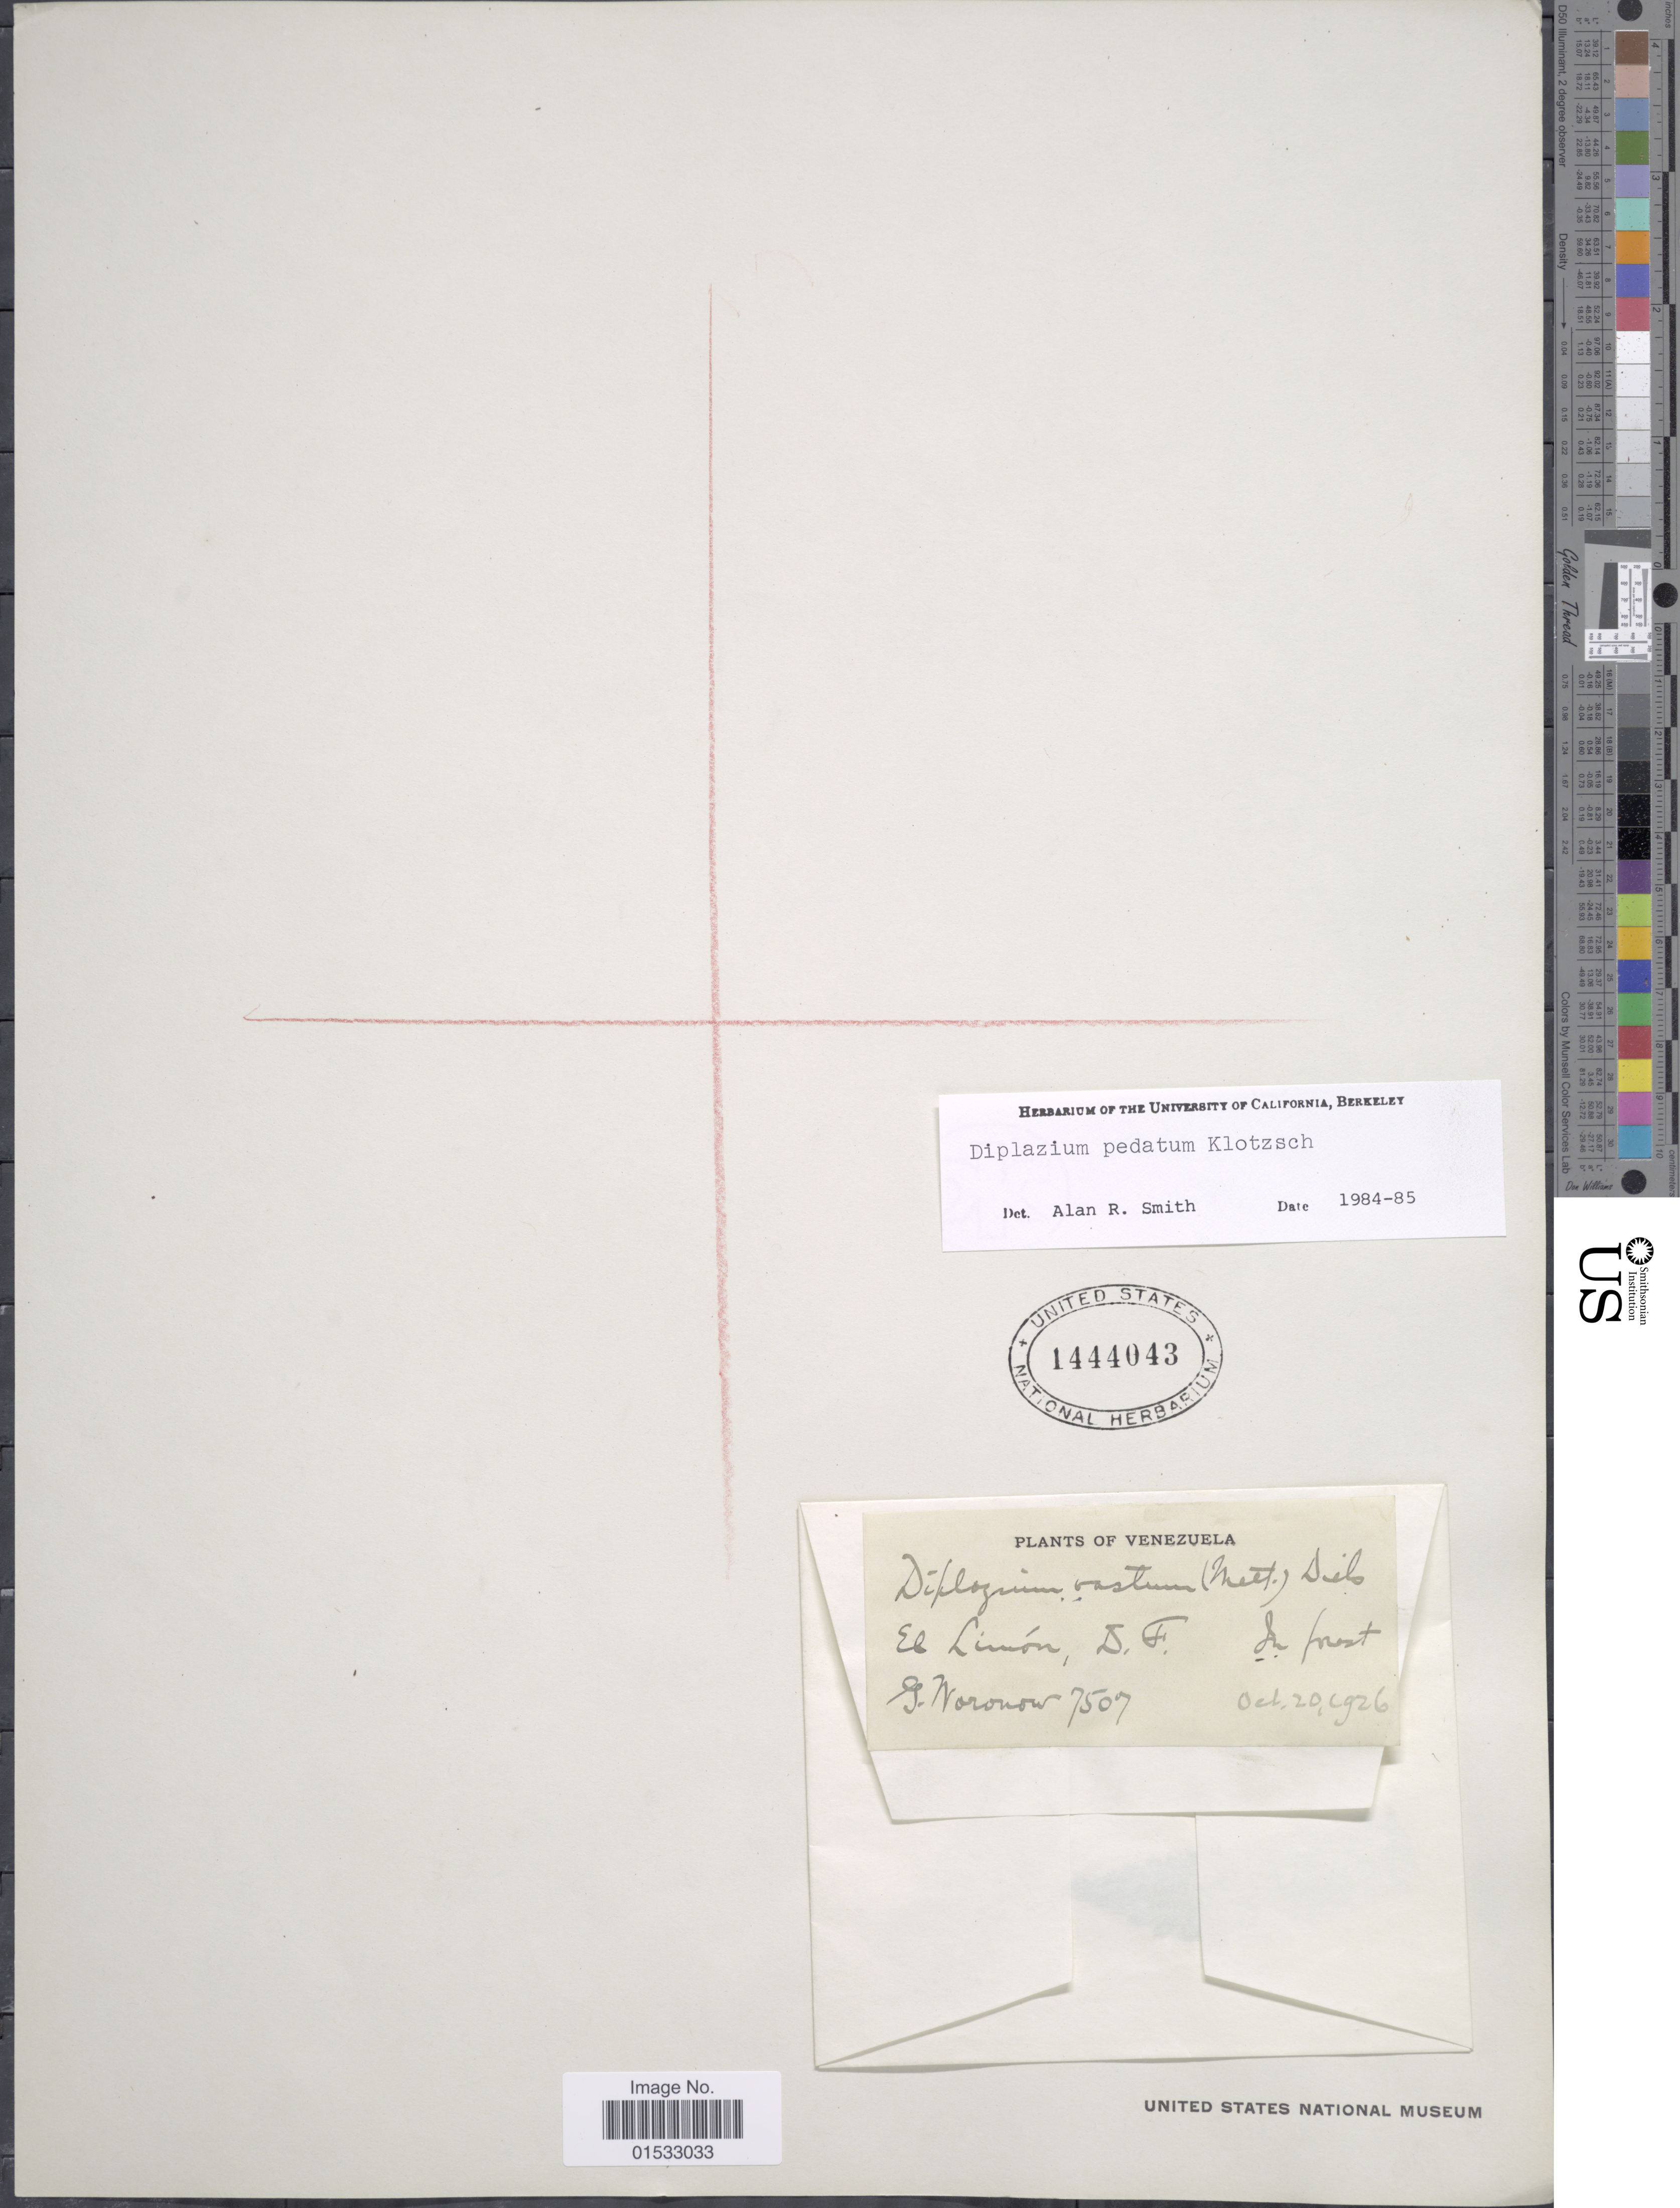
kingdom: Plantae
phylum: Tracheophyta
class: Polypodiopsida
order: Polypodiales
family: Athyriaceae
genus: Diplazium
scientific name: Diplazium pedatum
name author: Klotzsch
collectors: G. Woronow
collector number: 7507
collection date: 1926-10-20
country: Venezuela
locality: El Limón, D. F. in forest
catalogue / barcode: US 1444043